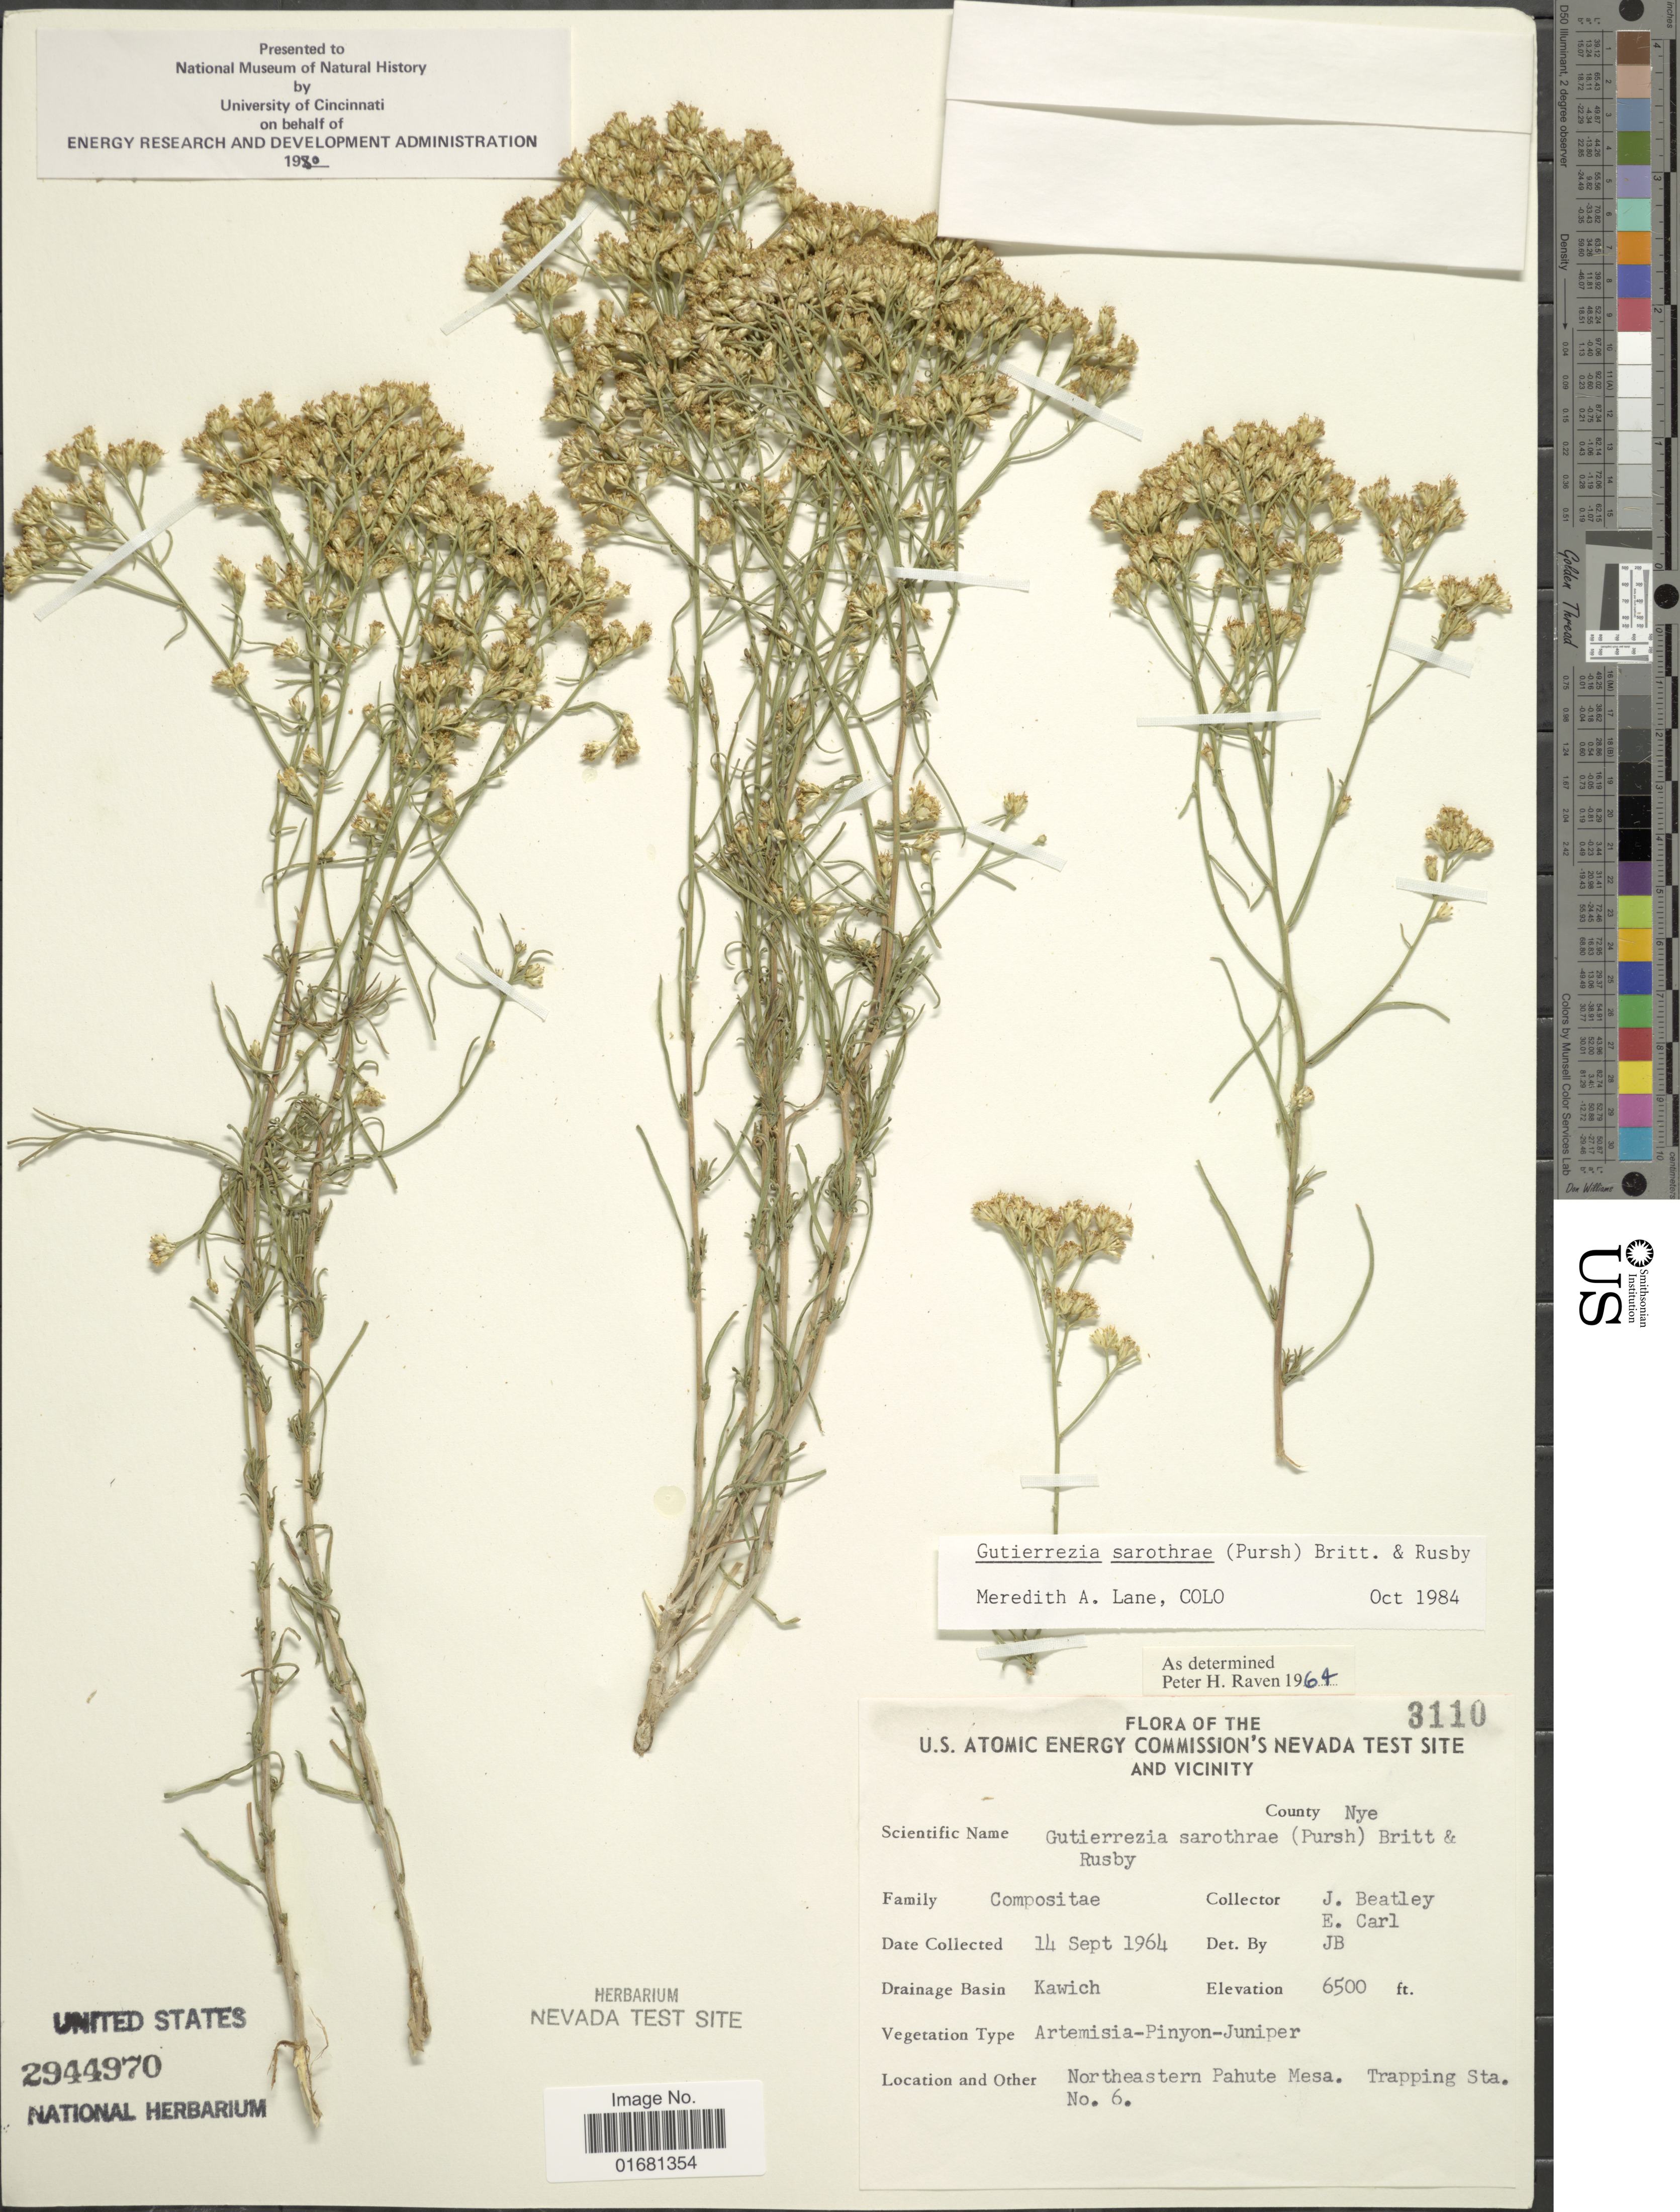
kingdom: Plantae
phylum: Tracheophyta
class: Magnoliopsida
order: Asterales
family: Asteraceae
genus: Gutierrezia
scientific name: Gutierrezia sarothrae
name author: (Pursh) Britton & Rusby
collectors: J. C. Beatley & E. Carl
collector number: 3110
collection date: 1964-09-14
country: United States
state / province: Nevada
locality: County. Nye. Norhteastern Pahute Mesa. Trapping Sta. No. 6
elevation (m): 1981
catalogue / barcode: US 2944970